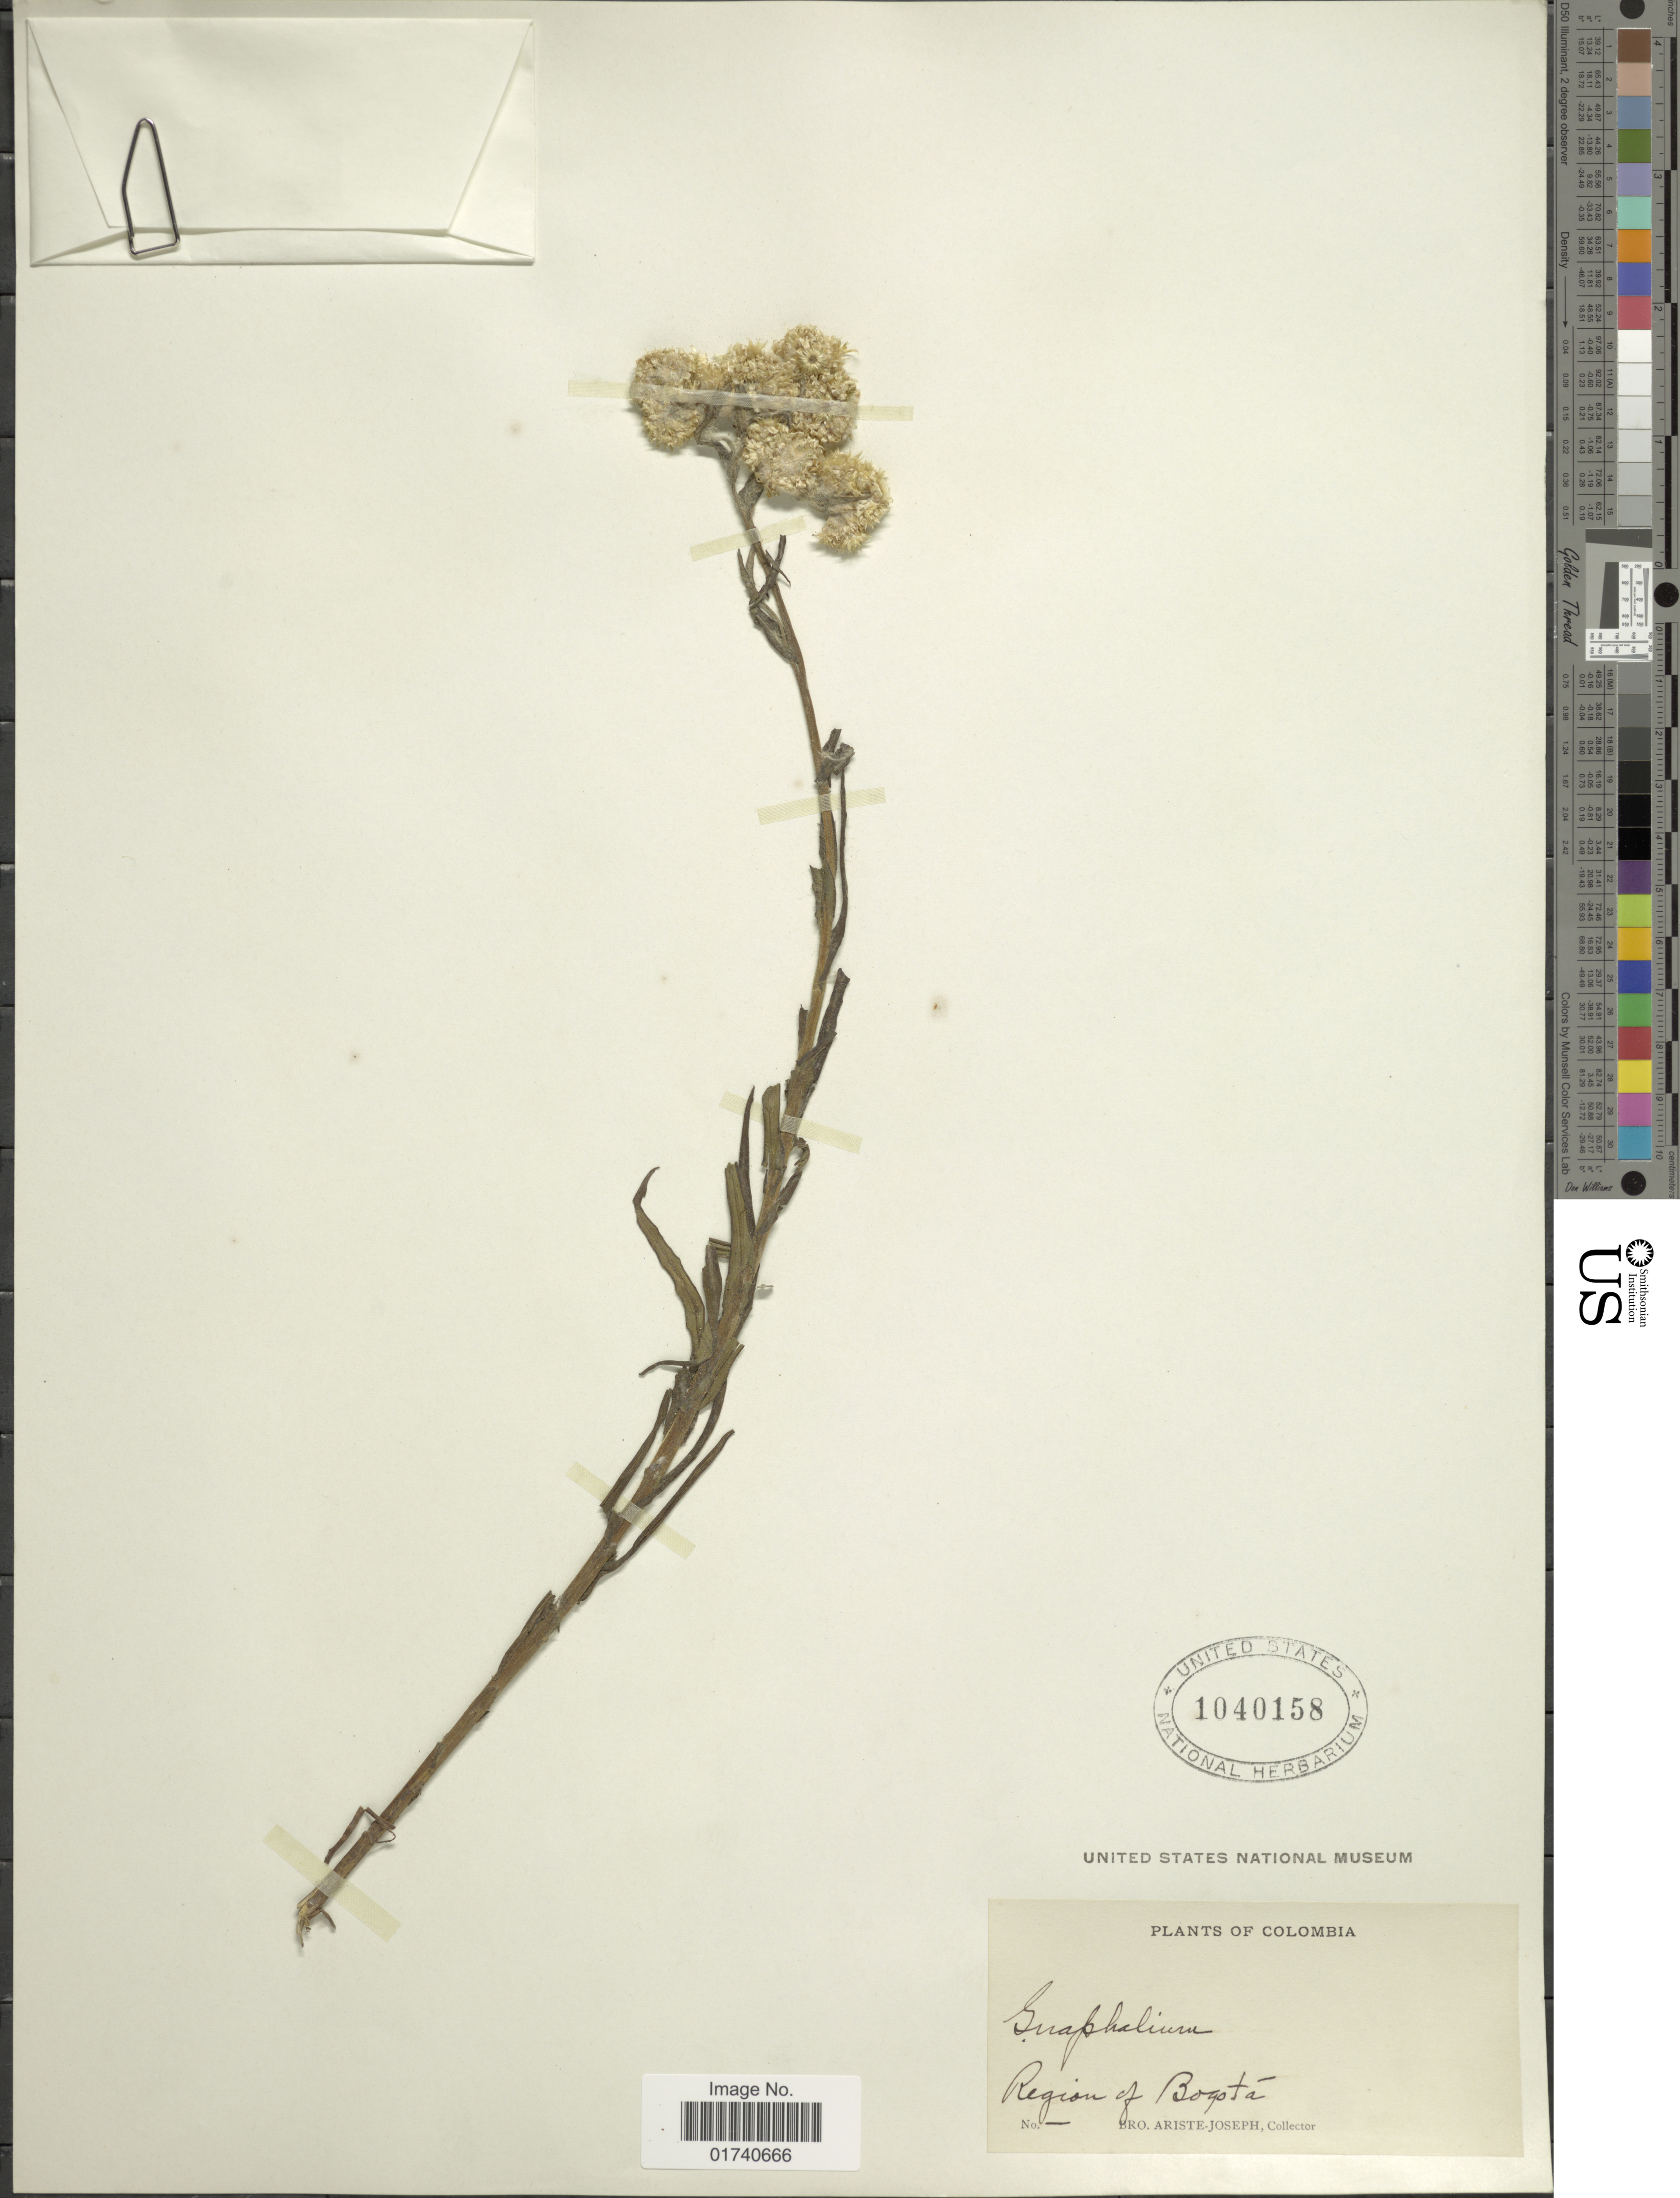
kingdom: Plantae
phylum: Tracheophyta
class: Magnoliopsida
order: Asterales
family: Asteraceae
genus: Pseudognaphalium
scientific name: Pseudognaphalium gaudichaudianum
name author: (DC.) Anderb.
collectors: Bro. Ariste-Joseph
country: Colombia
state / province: Bogota D.C.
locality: Region of Bogota.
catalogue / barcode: US 1040158